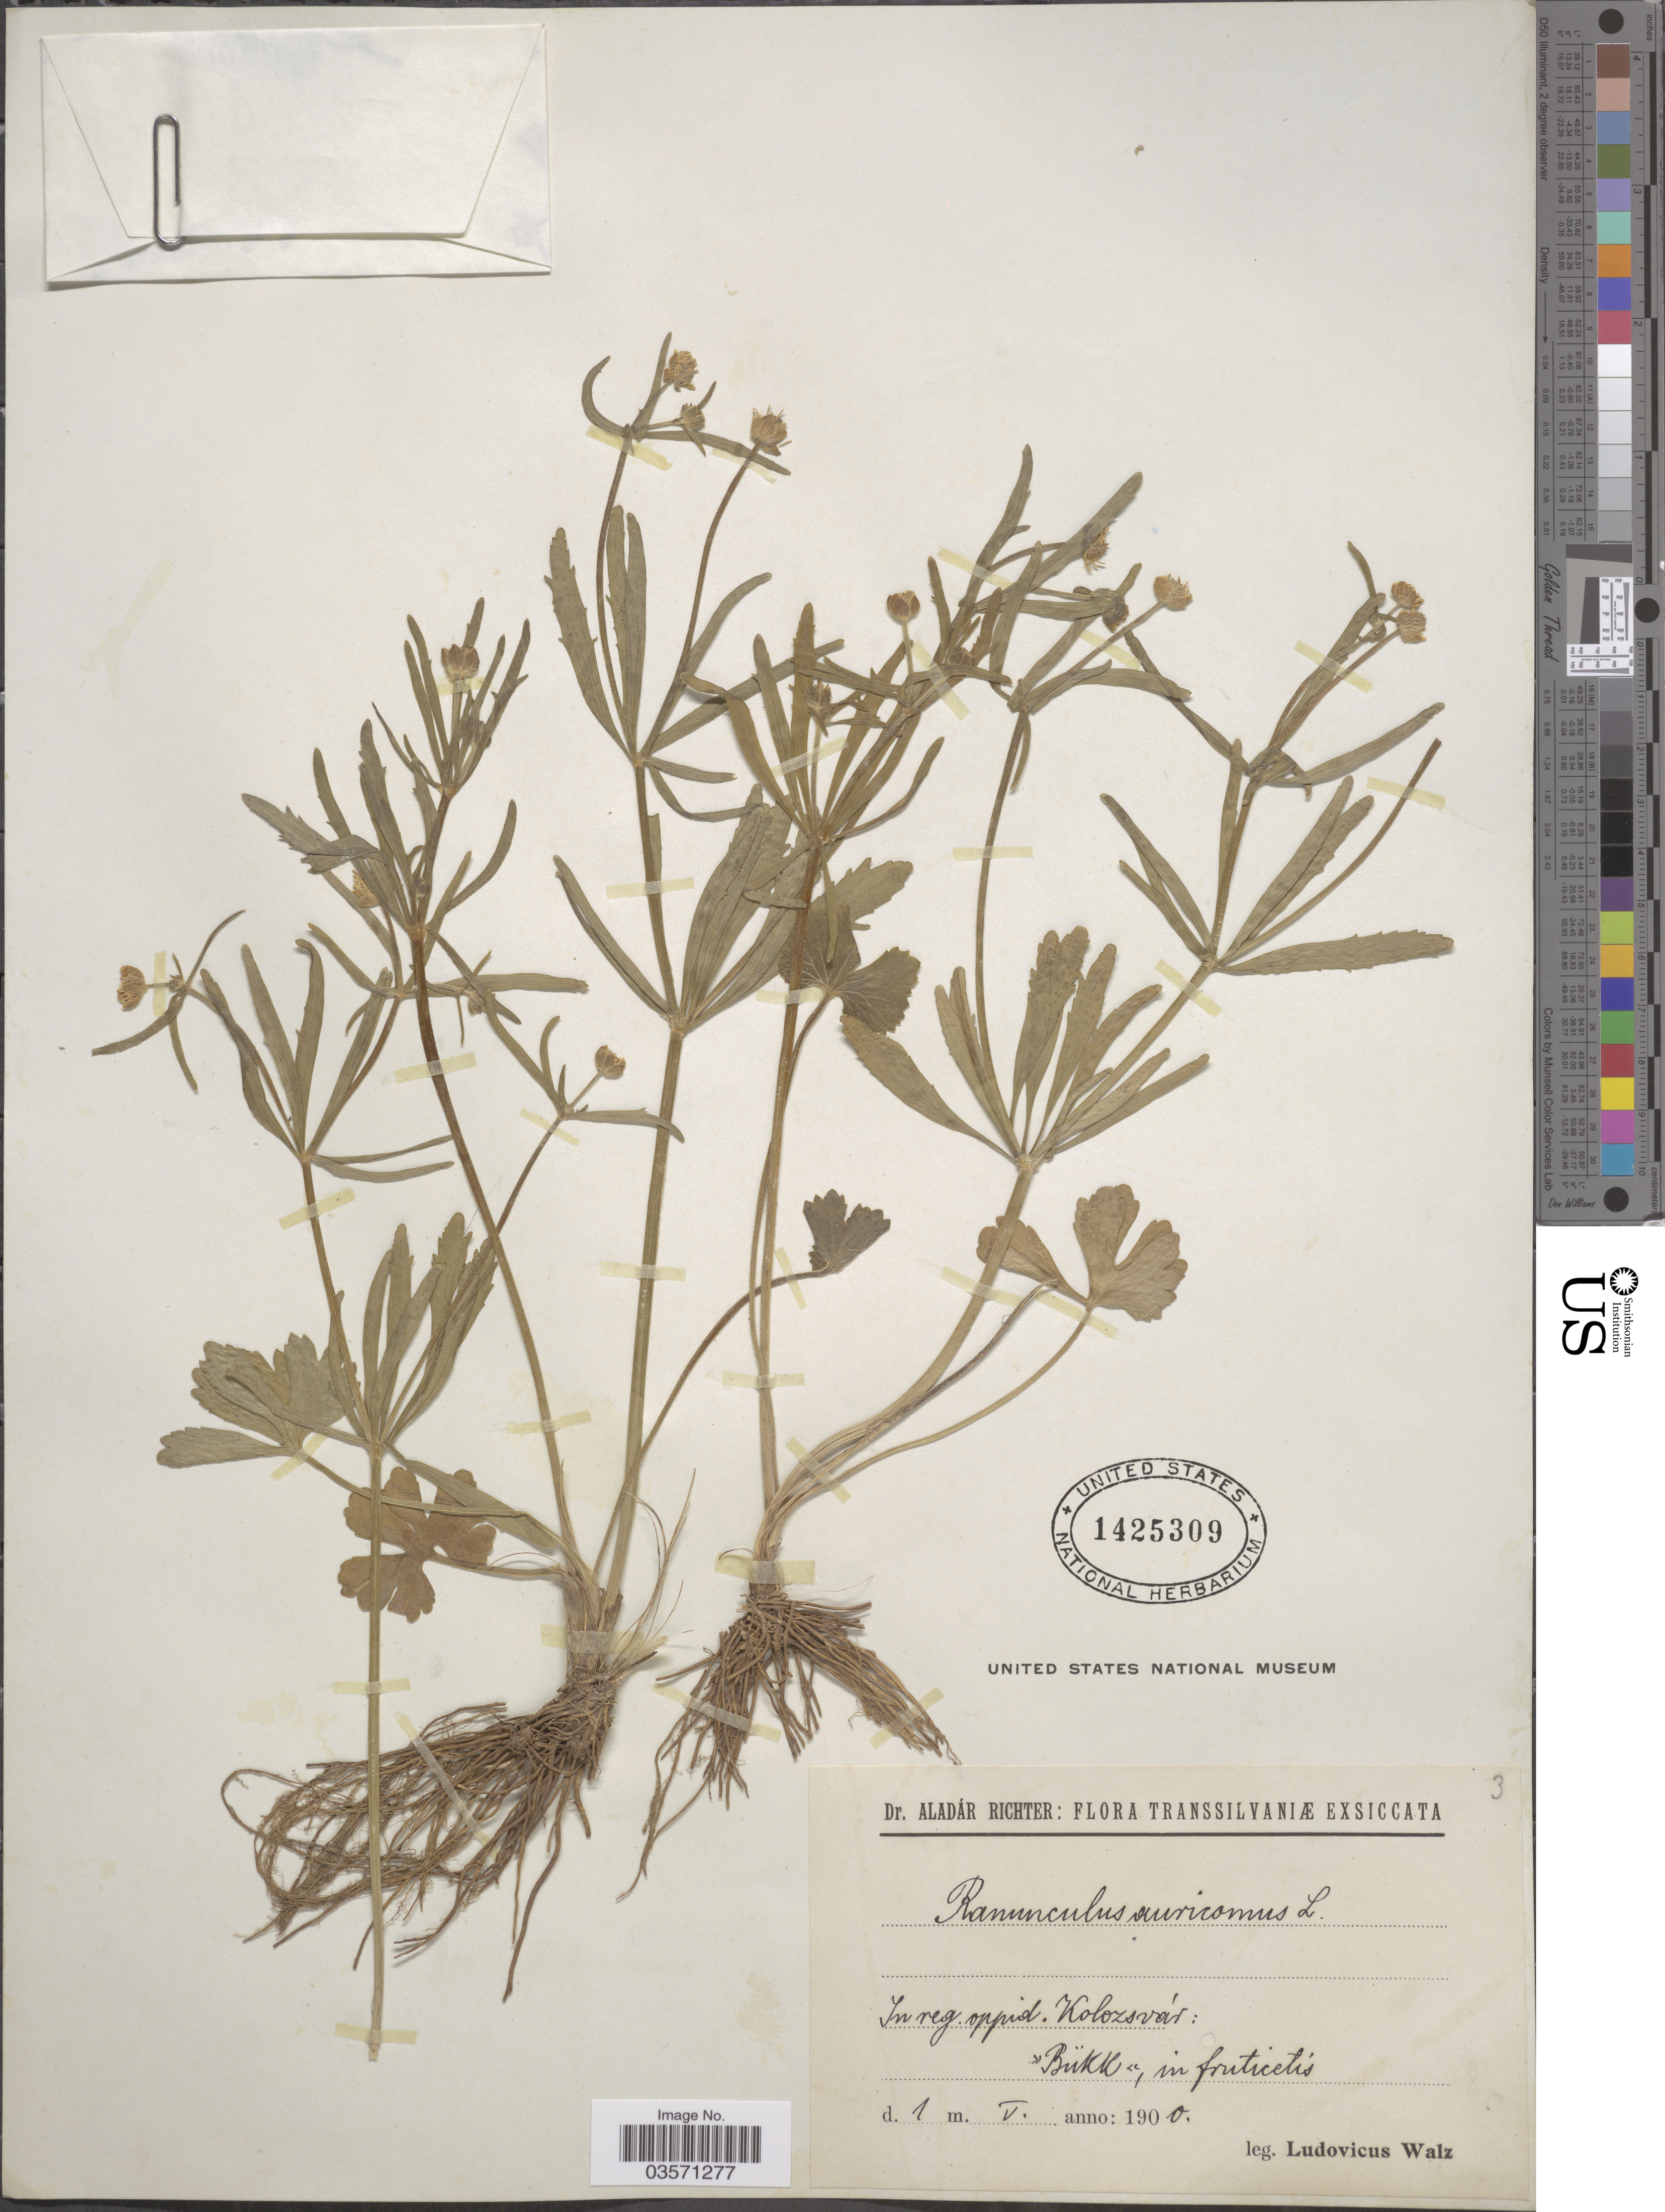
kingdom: Plantae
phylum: Tracheophyta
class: Magnoliopsida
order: Ranunculales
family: Ranunculaceae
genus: Ranunculus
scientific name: Ranunculus auricomus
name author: L.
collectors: L. Walz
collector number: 3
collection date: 1900-05-01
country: Romania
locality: Transsilvaniæ. In reg. oppid. Kolozsvàr: "Bükk [interpreted]", in fruticetis.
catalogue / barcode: US 1425309